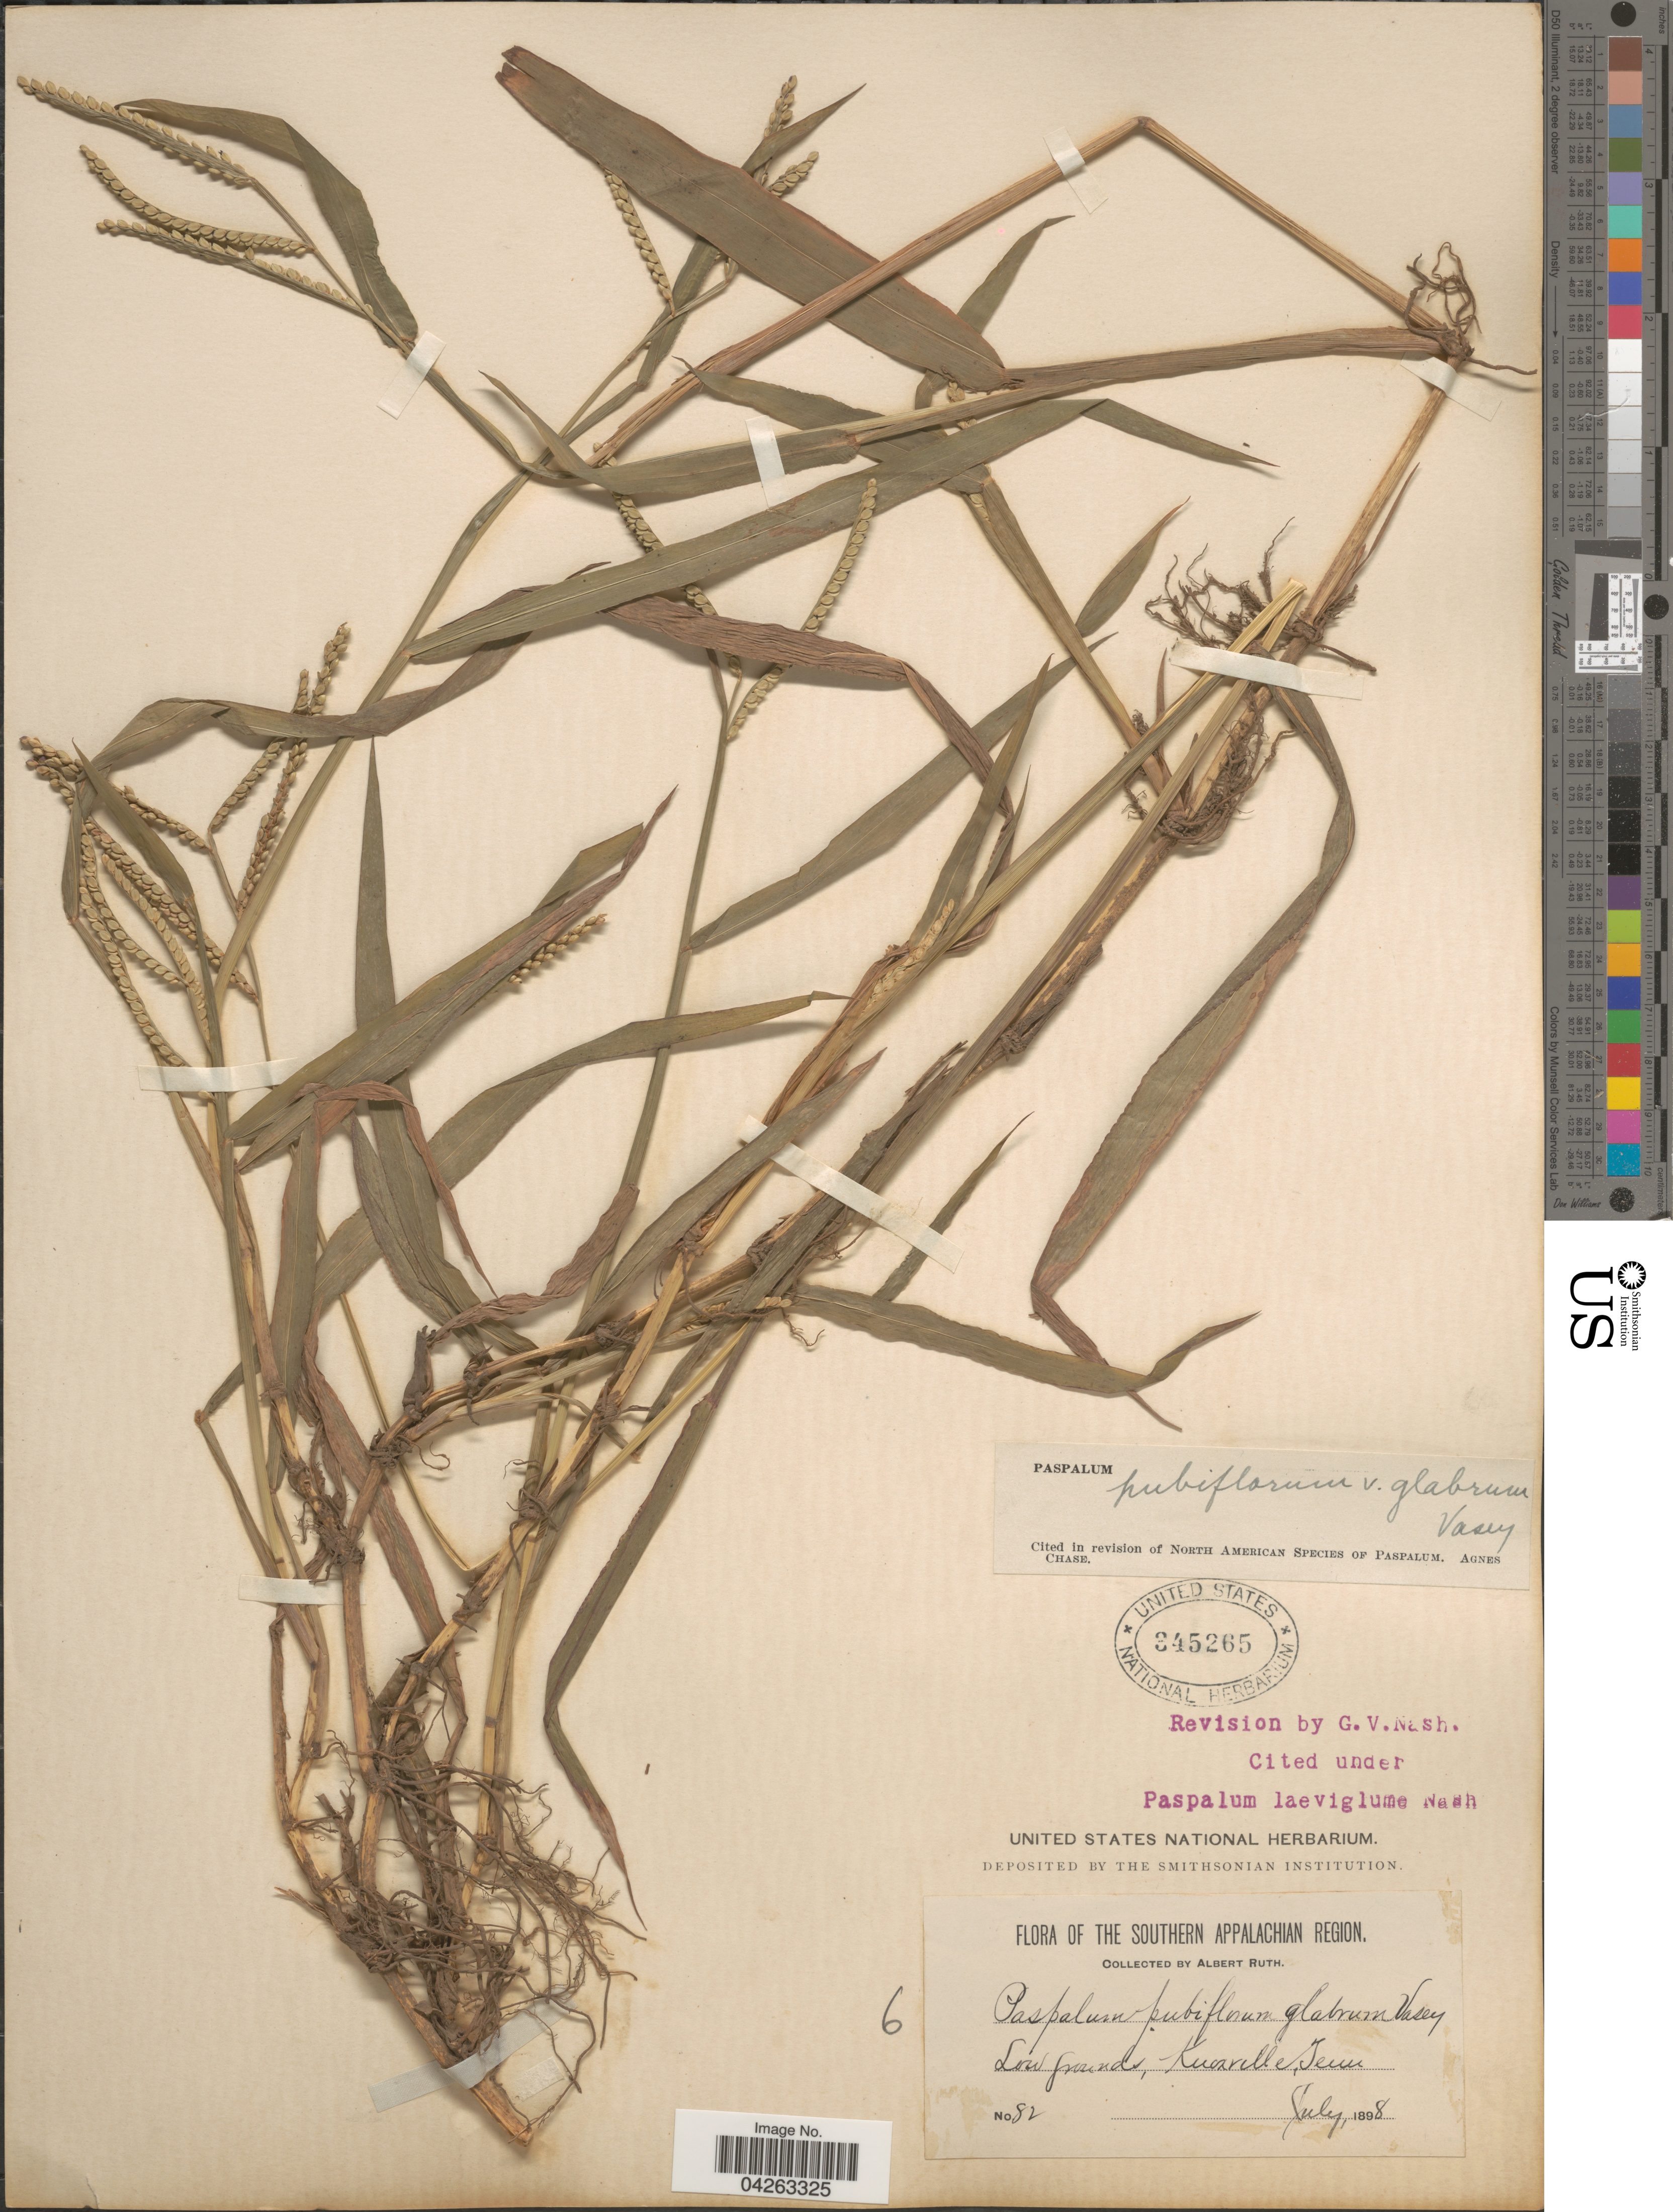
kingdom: Plantae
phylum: Tracheophyta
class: Liliopsida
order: Poales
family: Poaceae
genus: Paspalum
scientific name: Paspalum pubiflorum var. glabrum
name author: Vasey ex Scribn.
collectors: A. Ruth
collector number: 82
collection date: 1898-07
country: United States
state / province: Tennessee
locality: The Southern Appalachian Region. Knoxville.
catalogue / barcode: US 345265